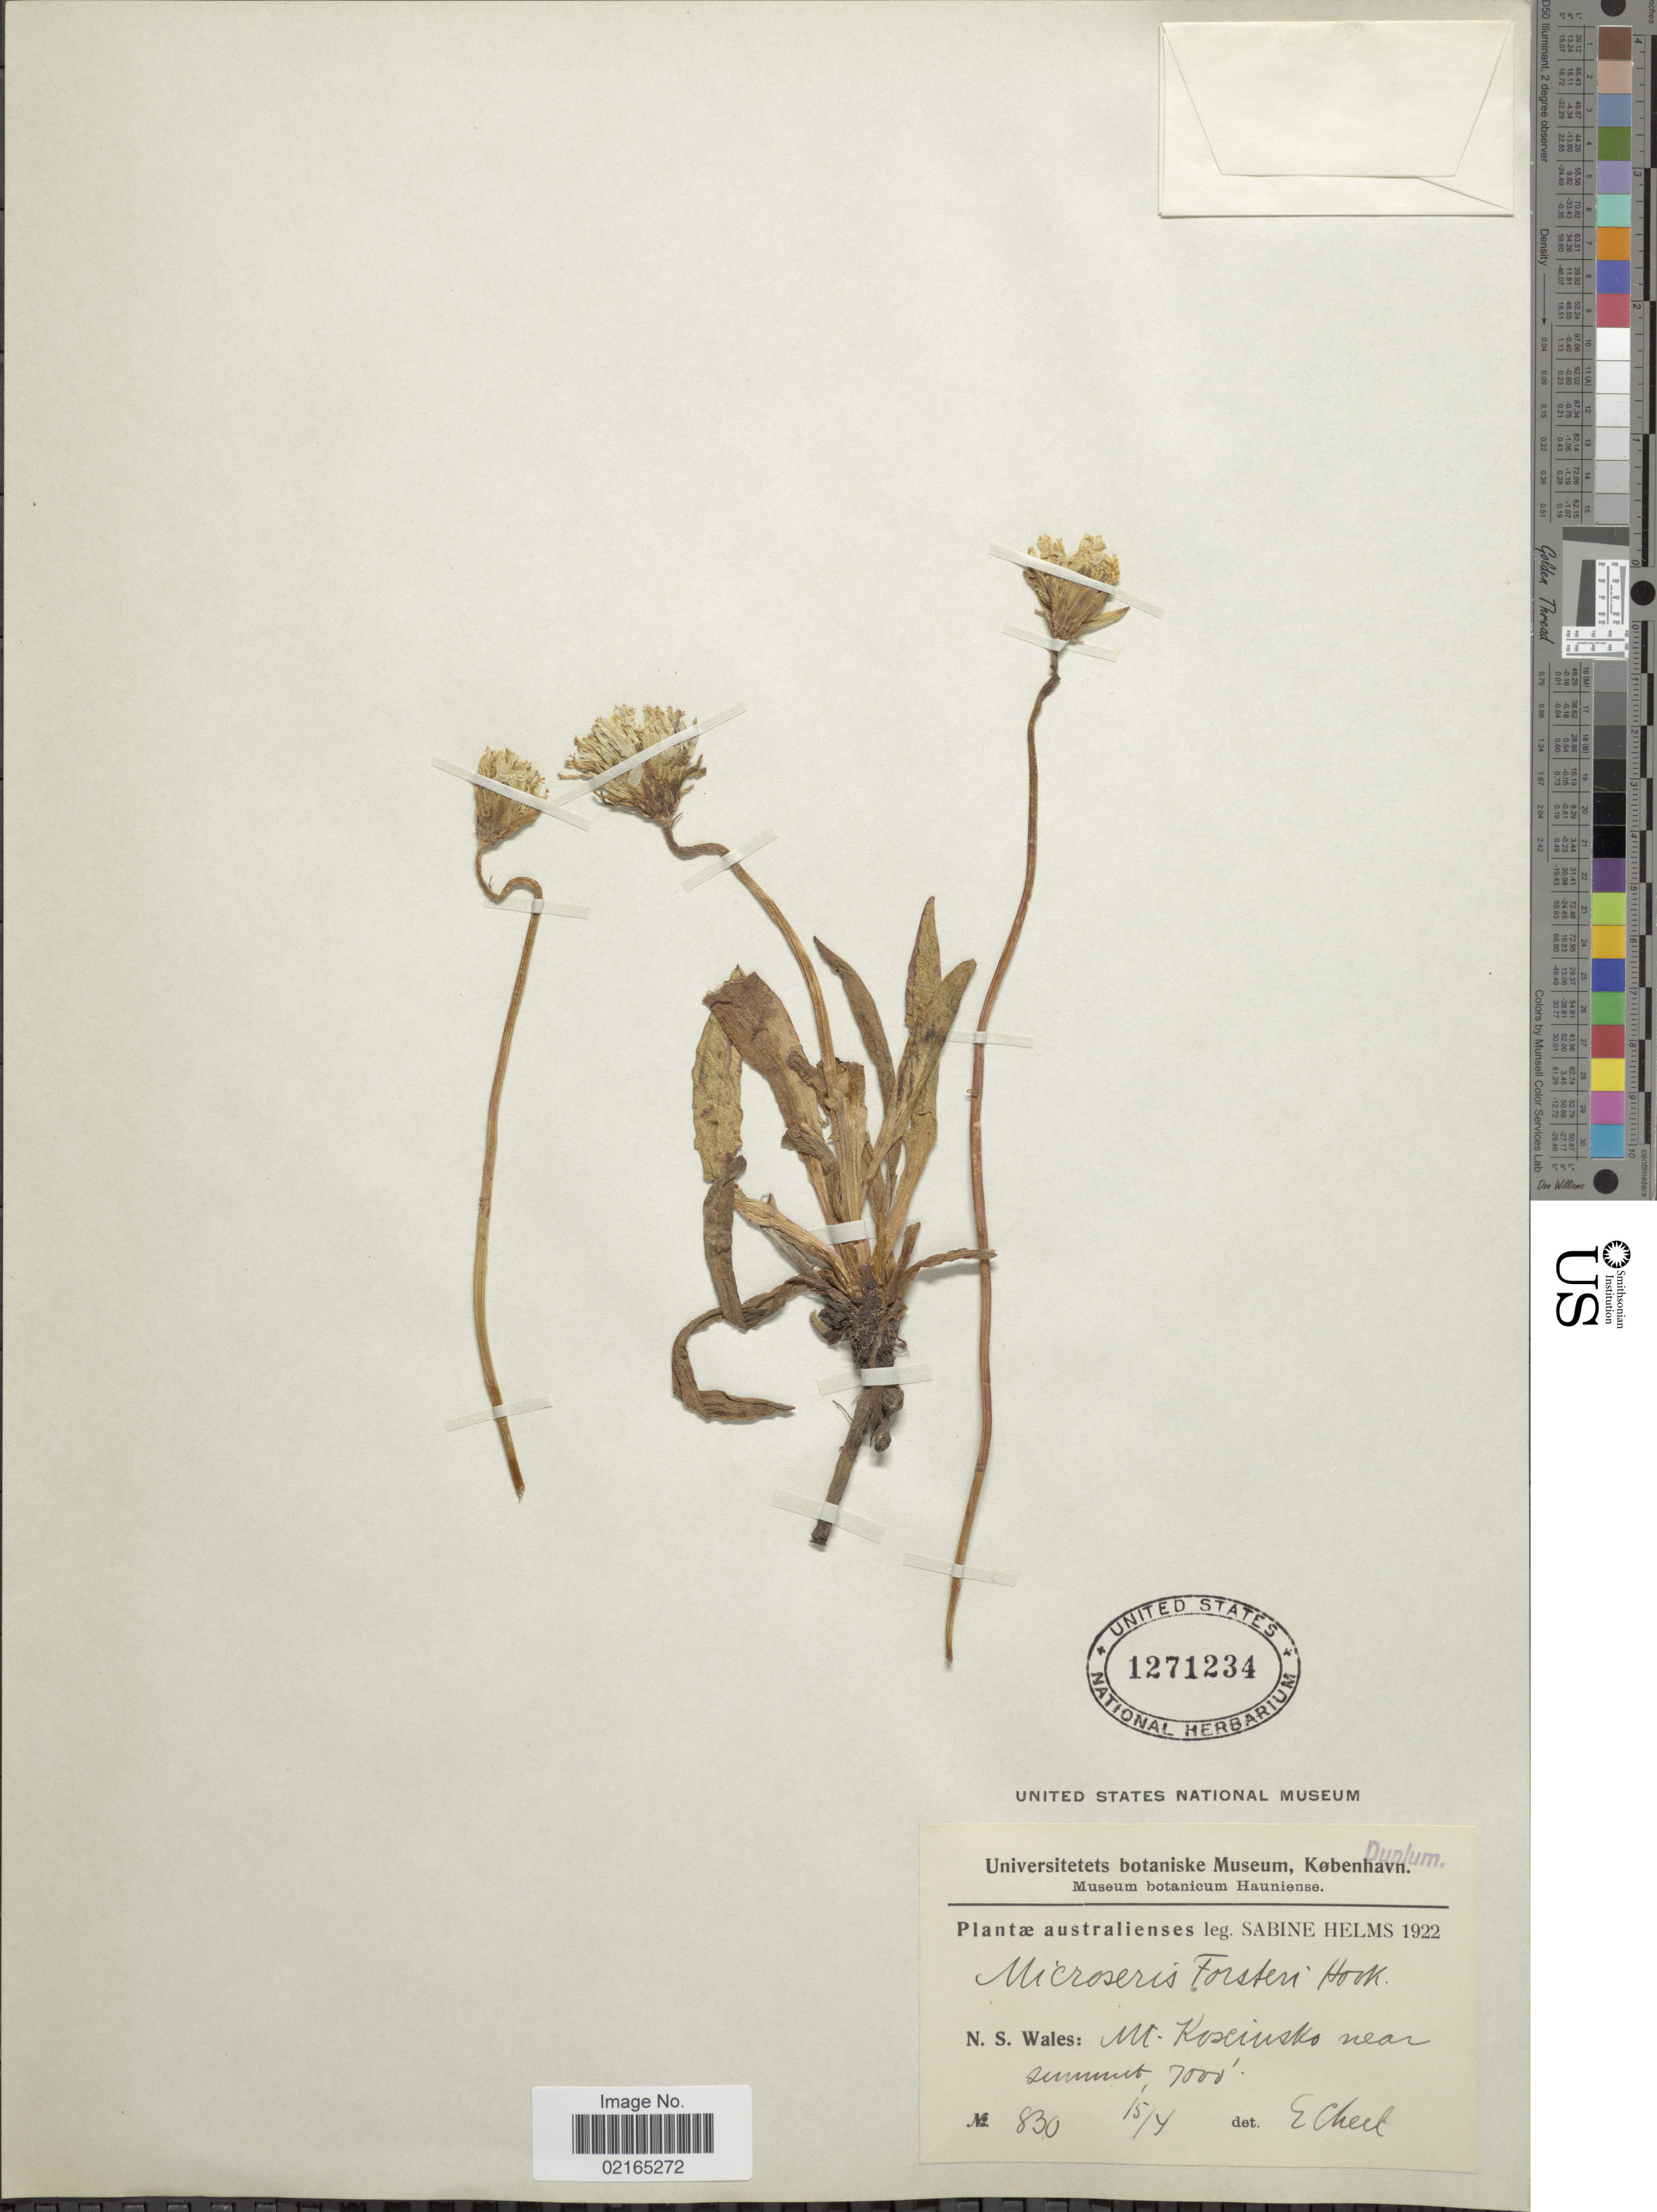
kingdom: Plantae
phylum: Tracheophyta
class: Magnoliopsida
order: Asterales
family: Asteraceae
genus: Microseris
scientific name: Microseris scapigera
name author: (Sol. ex A. Cunn.) Sch. Bip.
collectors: S. Helms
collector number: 830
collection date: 1922-04-15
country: Australia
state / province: New South Wales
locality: Mt. Kosciuszko near summit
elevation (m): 2134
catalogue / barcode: US 1271234